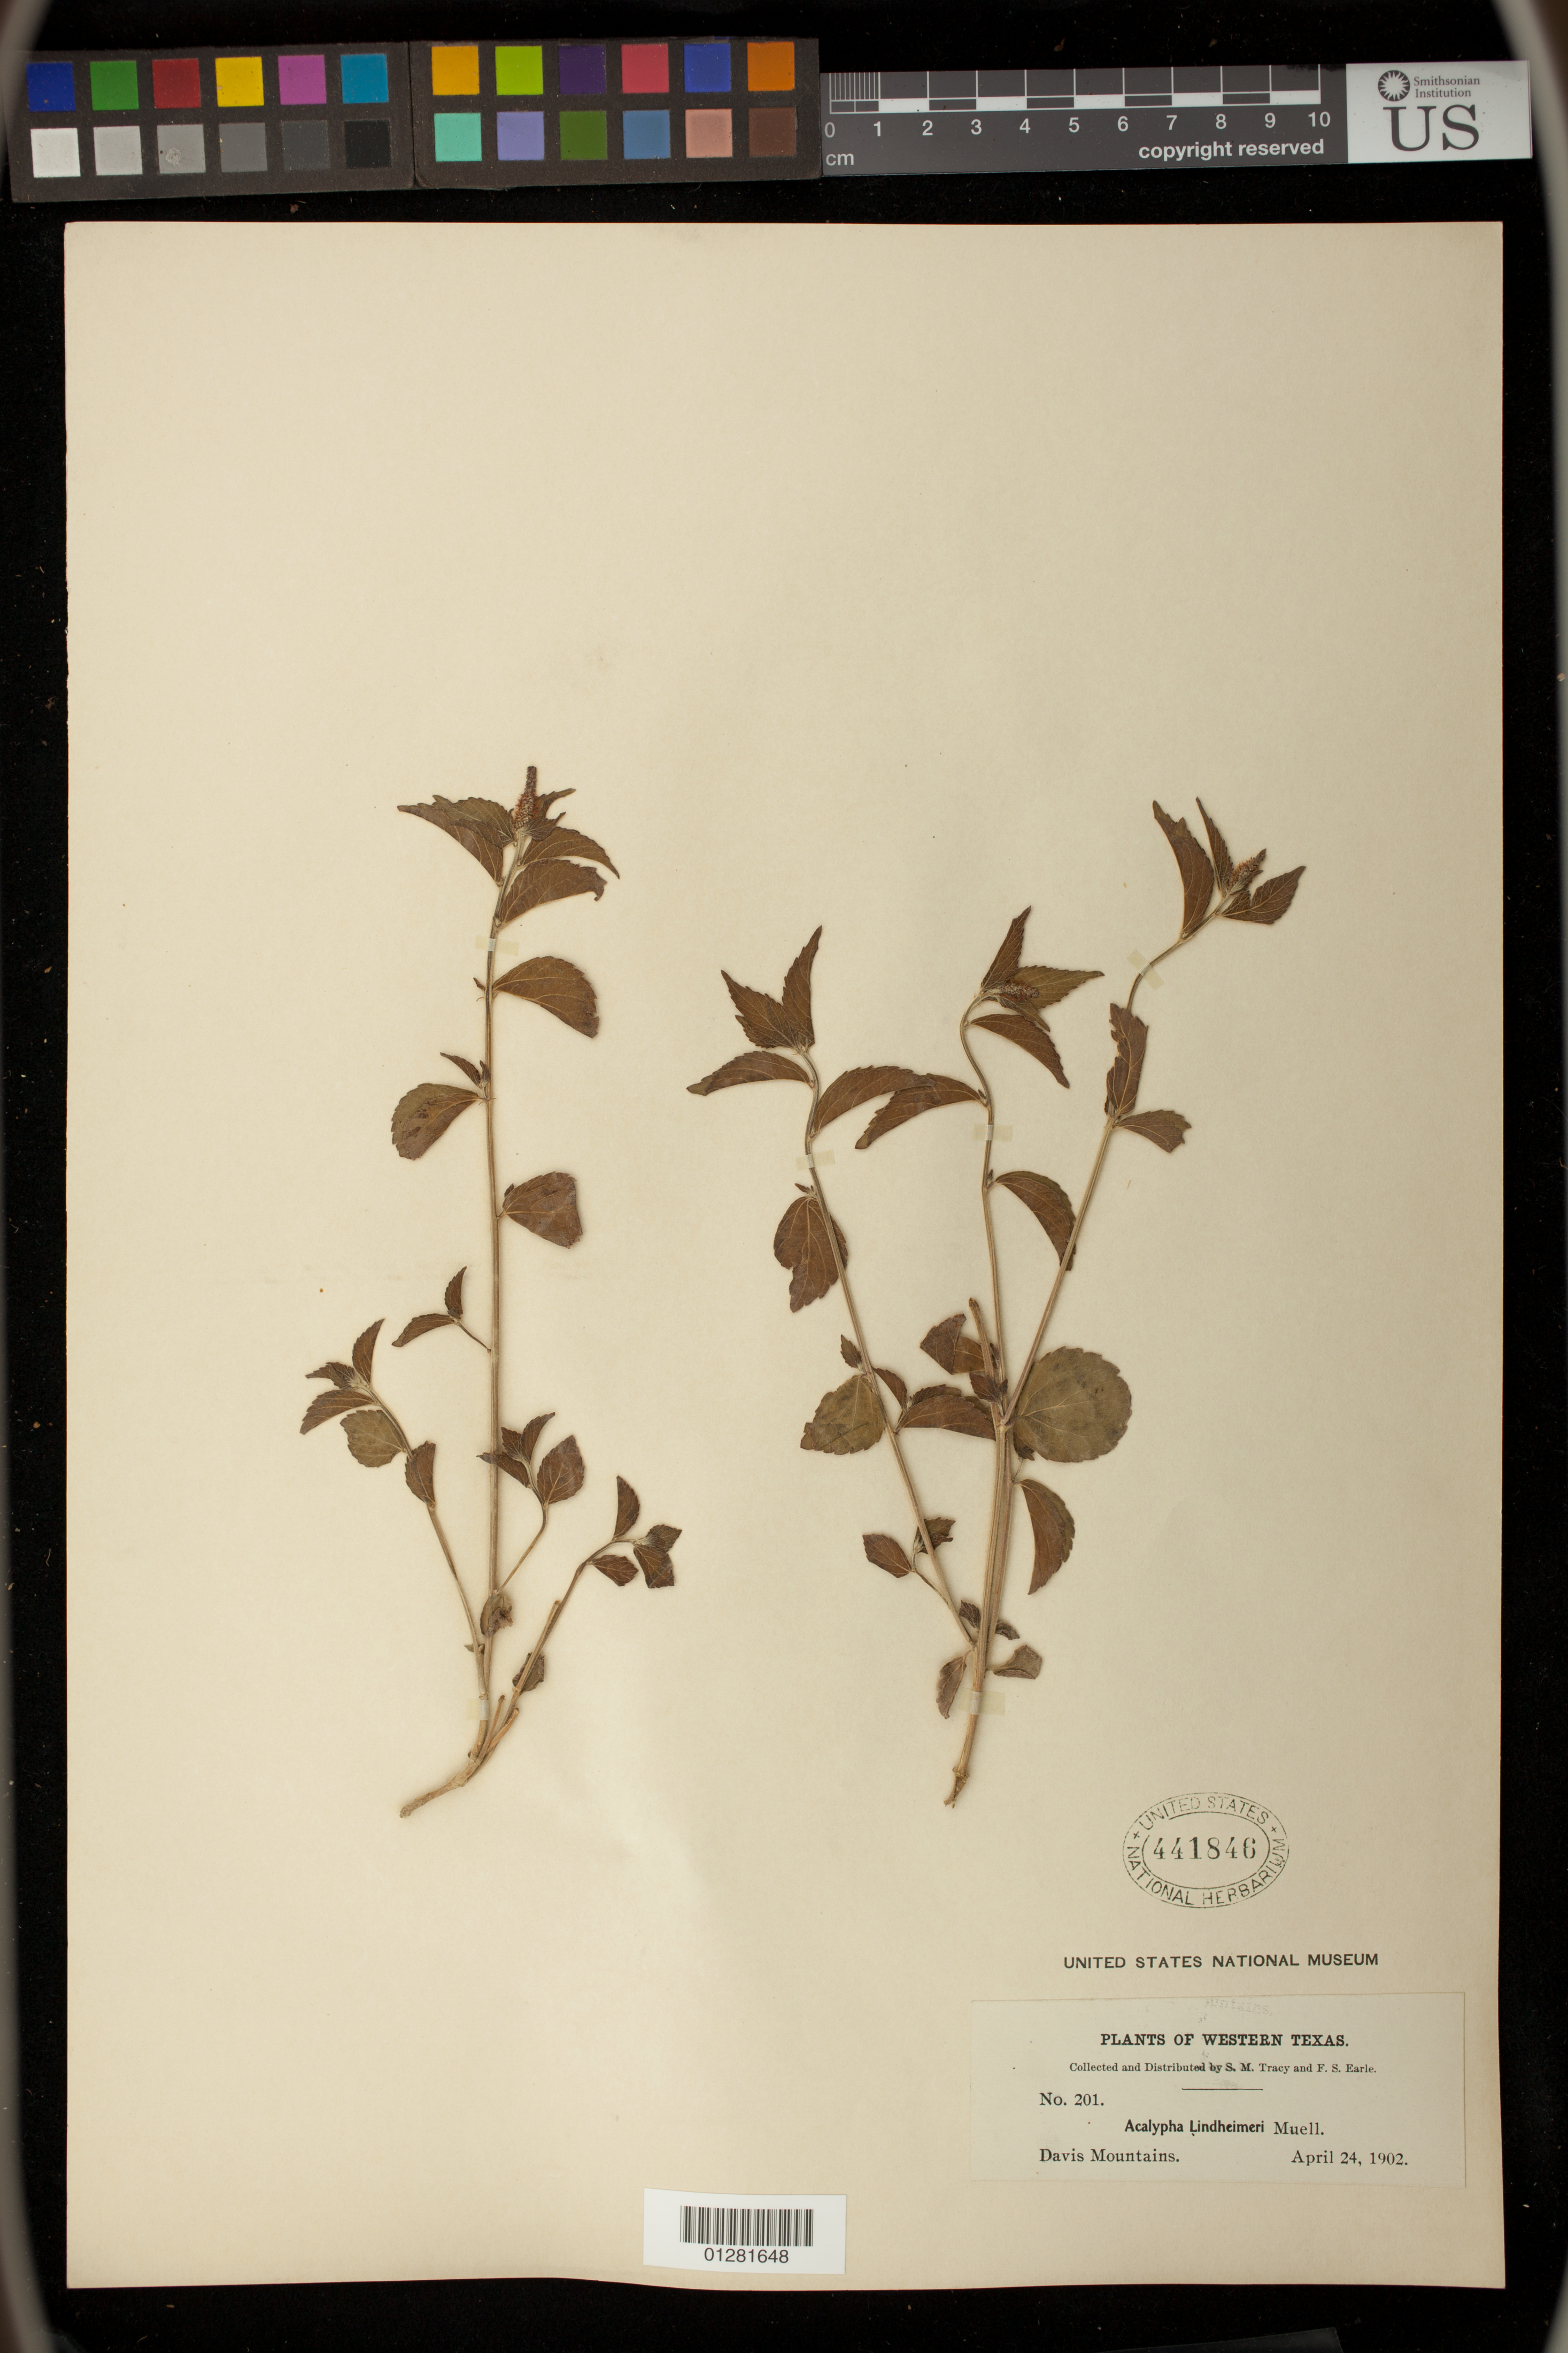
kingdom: Plantae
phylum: Tracheophyta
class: Magnoliopsida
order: Malpighiales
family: Euphorbiaceae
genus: Acalypha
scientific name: Acalypha lindheimeri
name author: Müll. Arg.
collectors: S. M. Tracy & F. S. Earle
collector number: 201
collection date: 1902-04-24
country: United States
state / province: Texas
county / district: Jeff Davis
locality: Davis Mountains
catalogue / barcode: US 441846